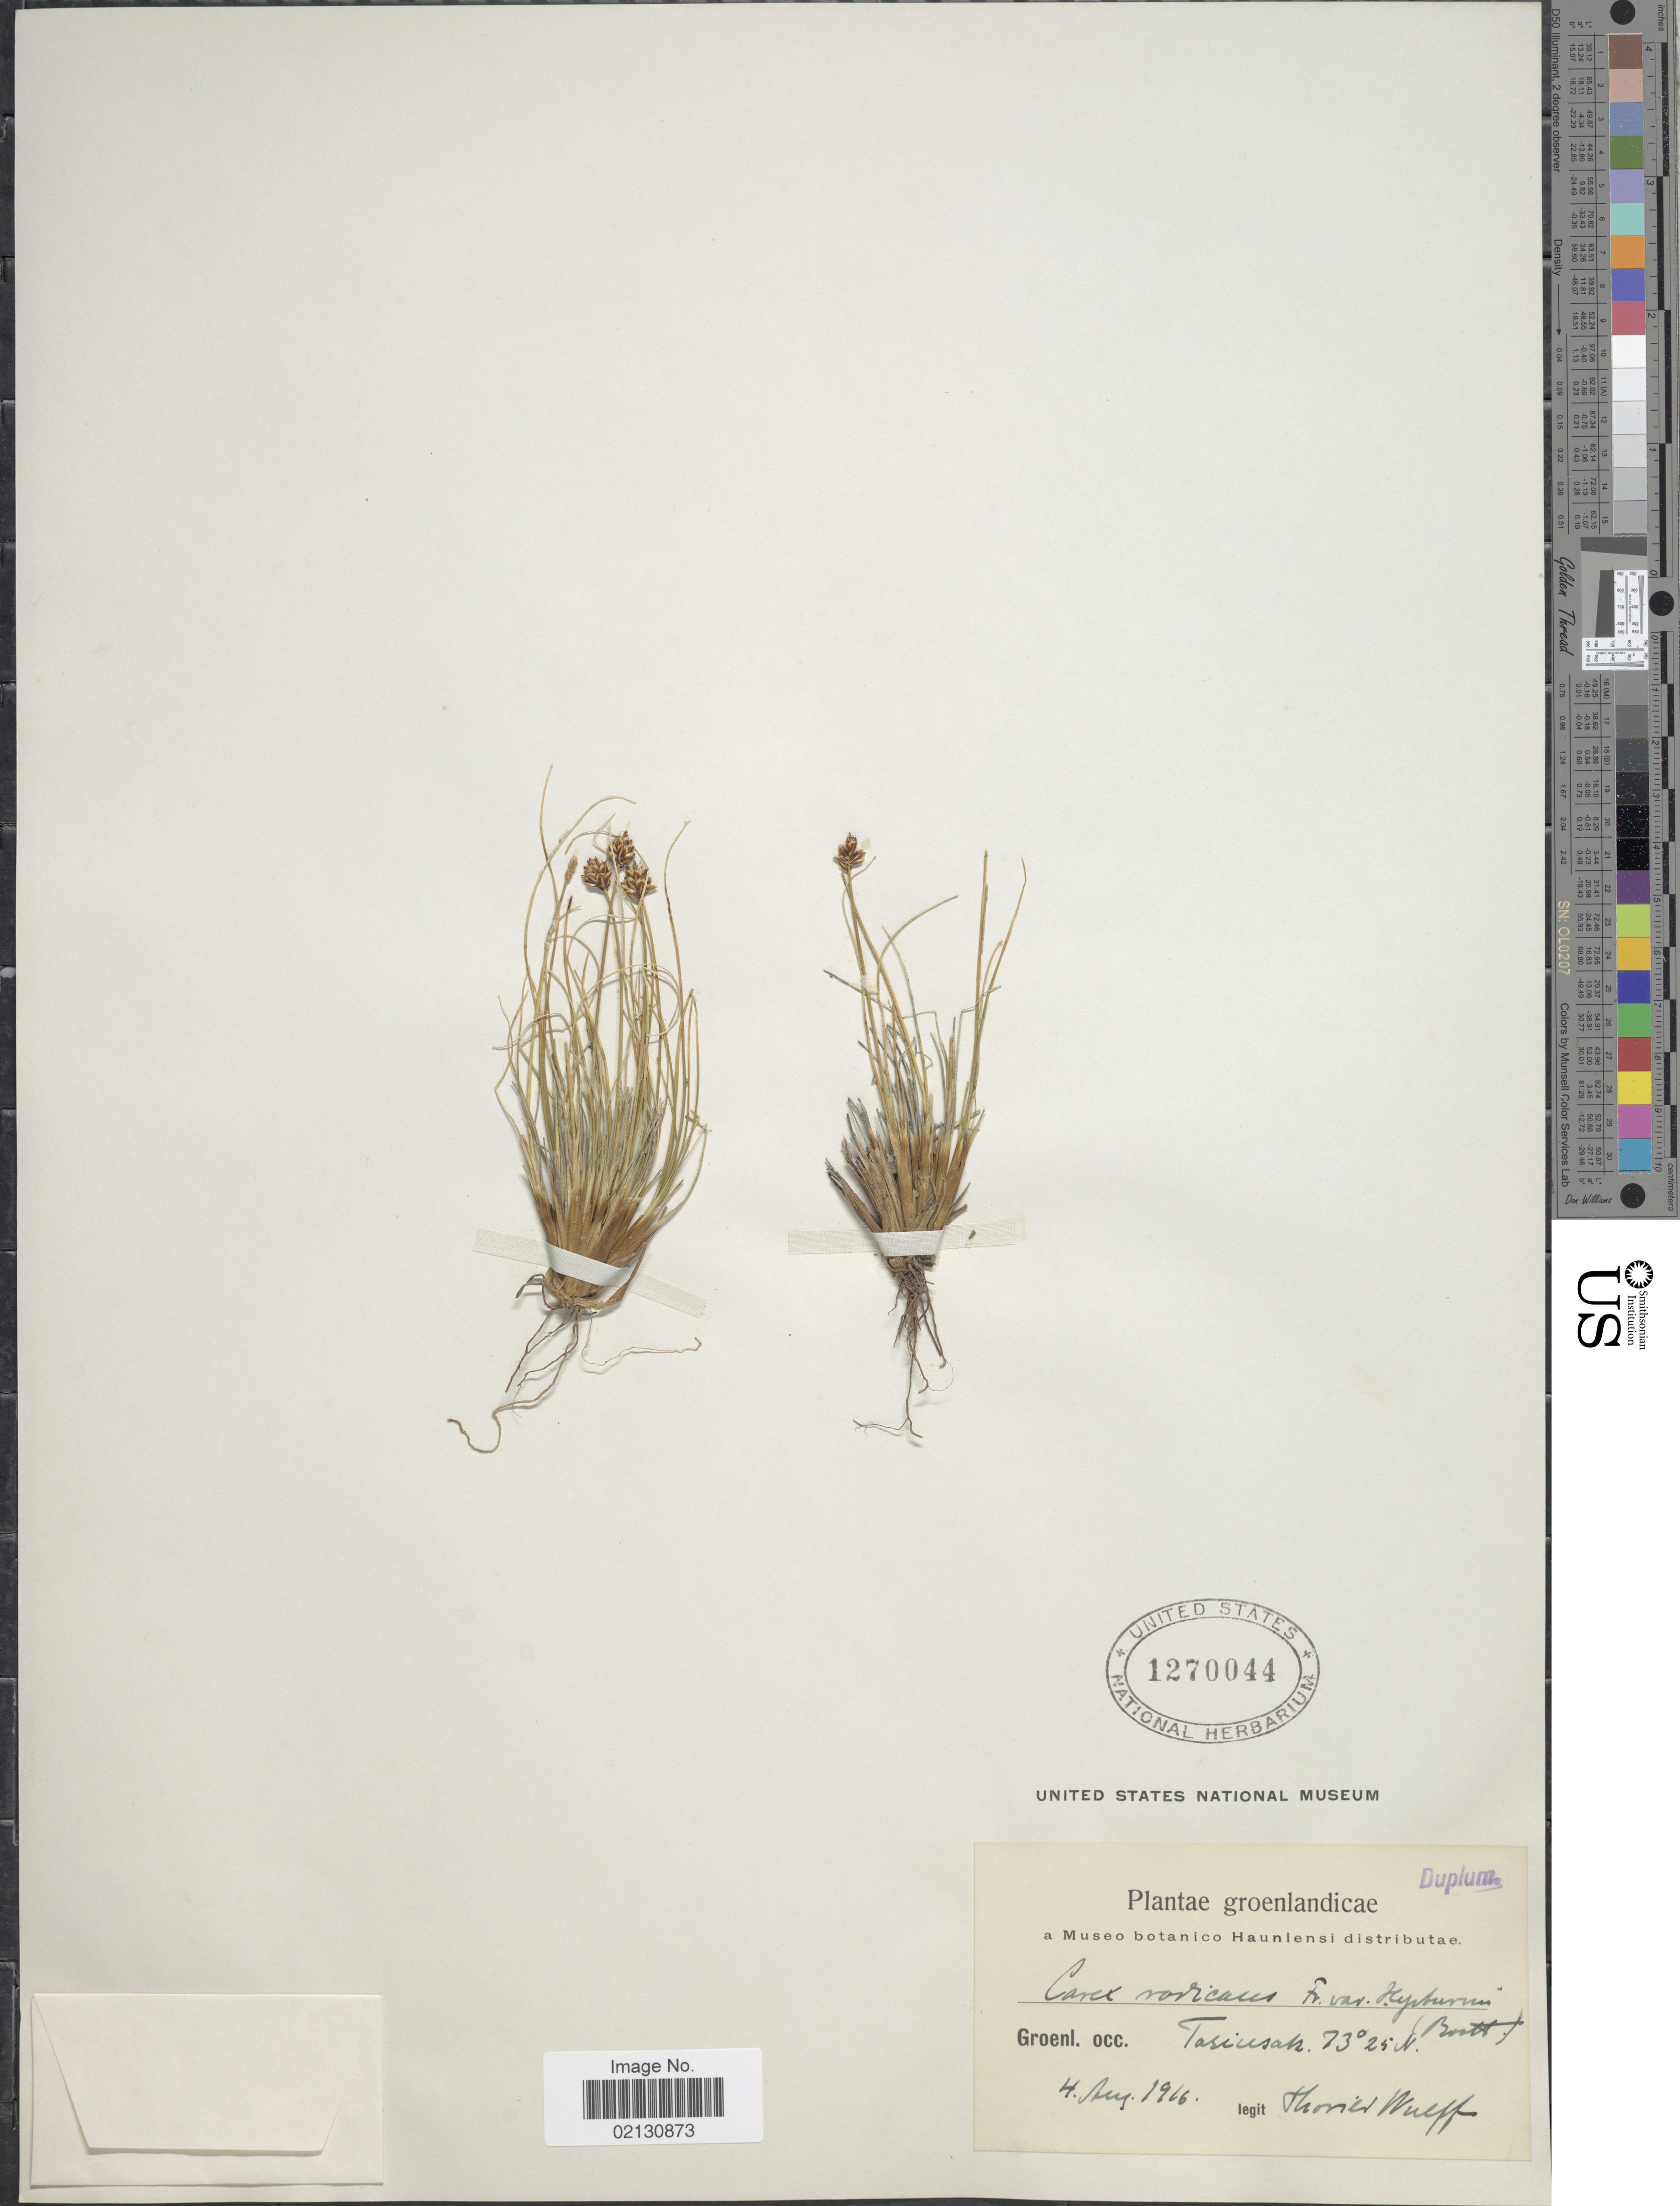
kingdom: Plantae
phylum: Tracheophyta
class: Liliopsida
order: Poales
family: Cyperaceae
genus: Carex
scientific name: Carex nardina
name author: (Hornem.) Fr.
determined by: Strong, Mark T., (BOT), Smithsonian Institution - National Museum of Natural History (UNITED STATES)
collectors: T. Wulff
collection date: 1916-08-04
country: Greenland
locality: Groenl. occ. Tasiusak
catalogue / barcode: US 1270044